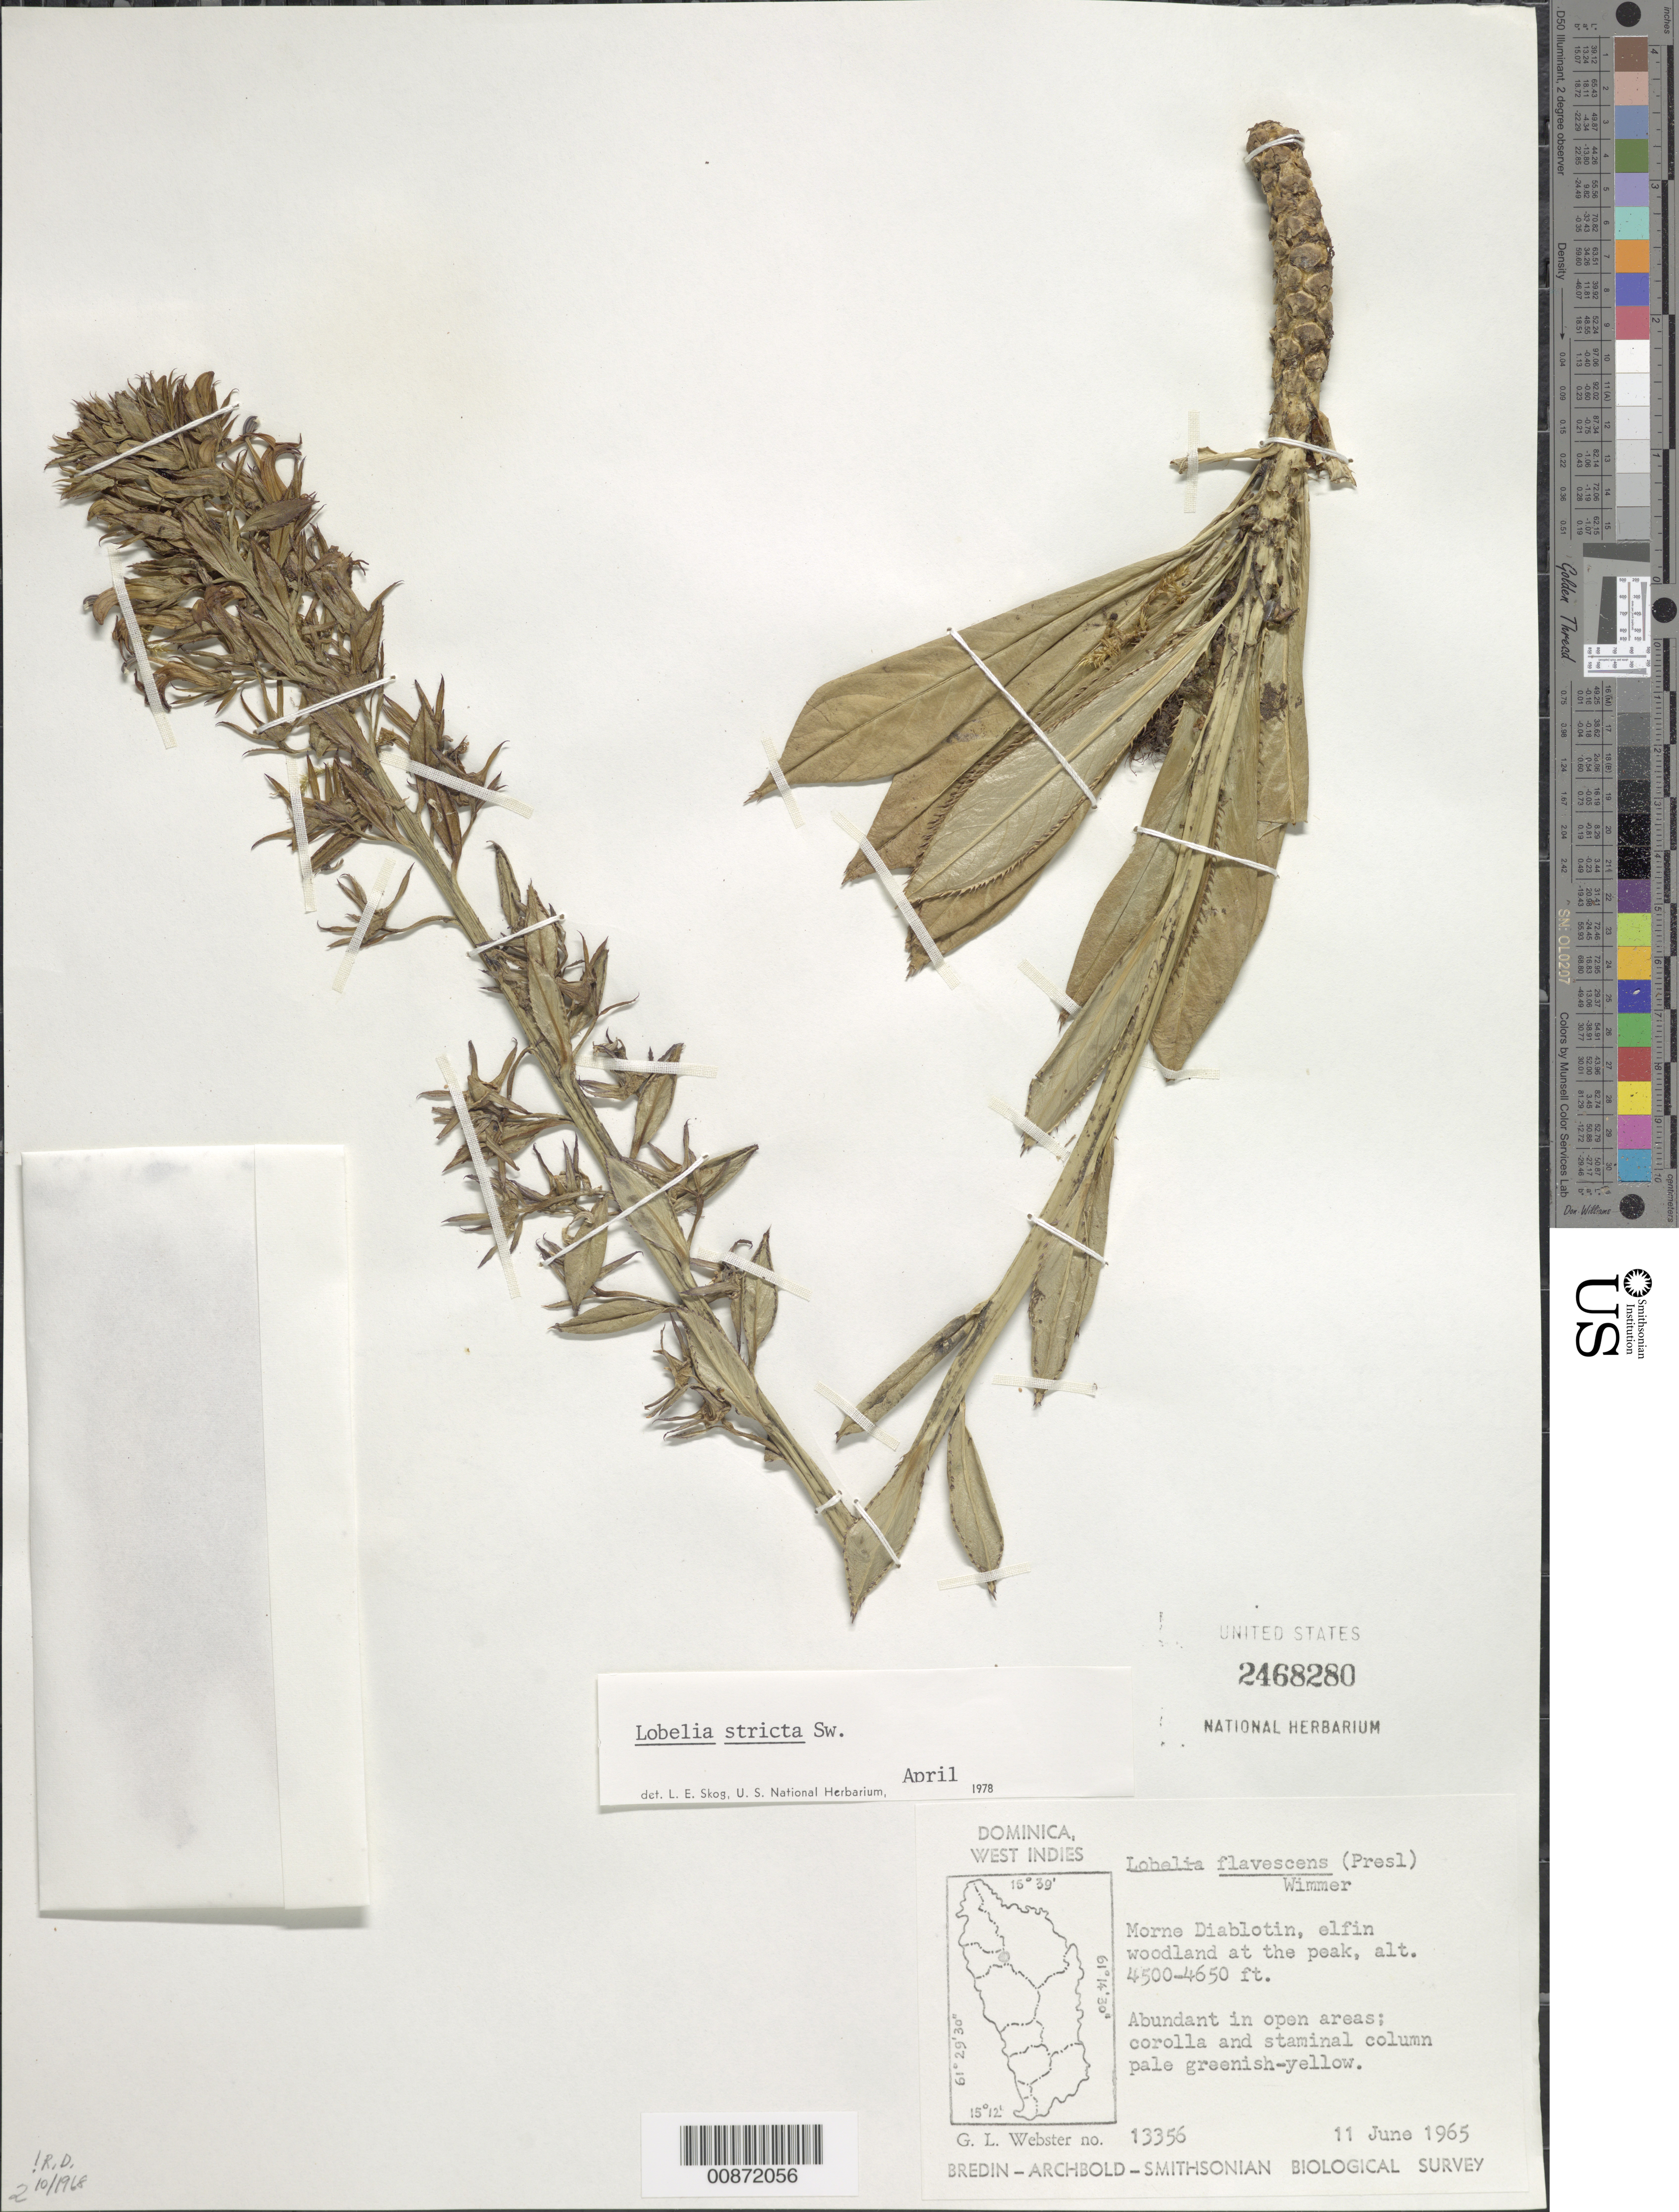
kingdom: Plantae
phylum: Tracheophyta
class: Magnoliopsida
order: Asterales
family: Campanulaceae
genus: Lobelia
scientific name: Lobelia stricta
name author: Sw.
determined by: Skog, Laurence E.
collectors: G. L. Webster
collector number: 13356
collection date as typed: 11 Jun 1965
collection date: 1965-06-11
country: Dominica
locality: Morne Diablotin, at peak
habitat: In open areas, elfin woodland at morne peak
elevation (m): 1372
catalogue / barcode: US 2468280